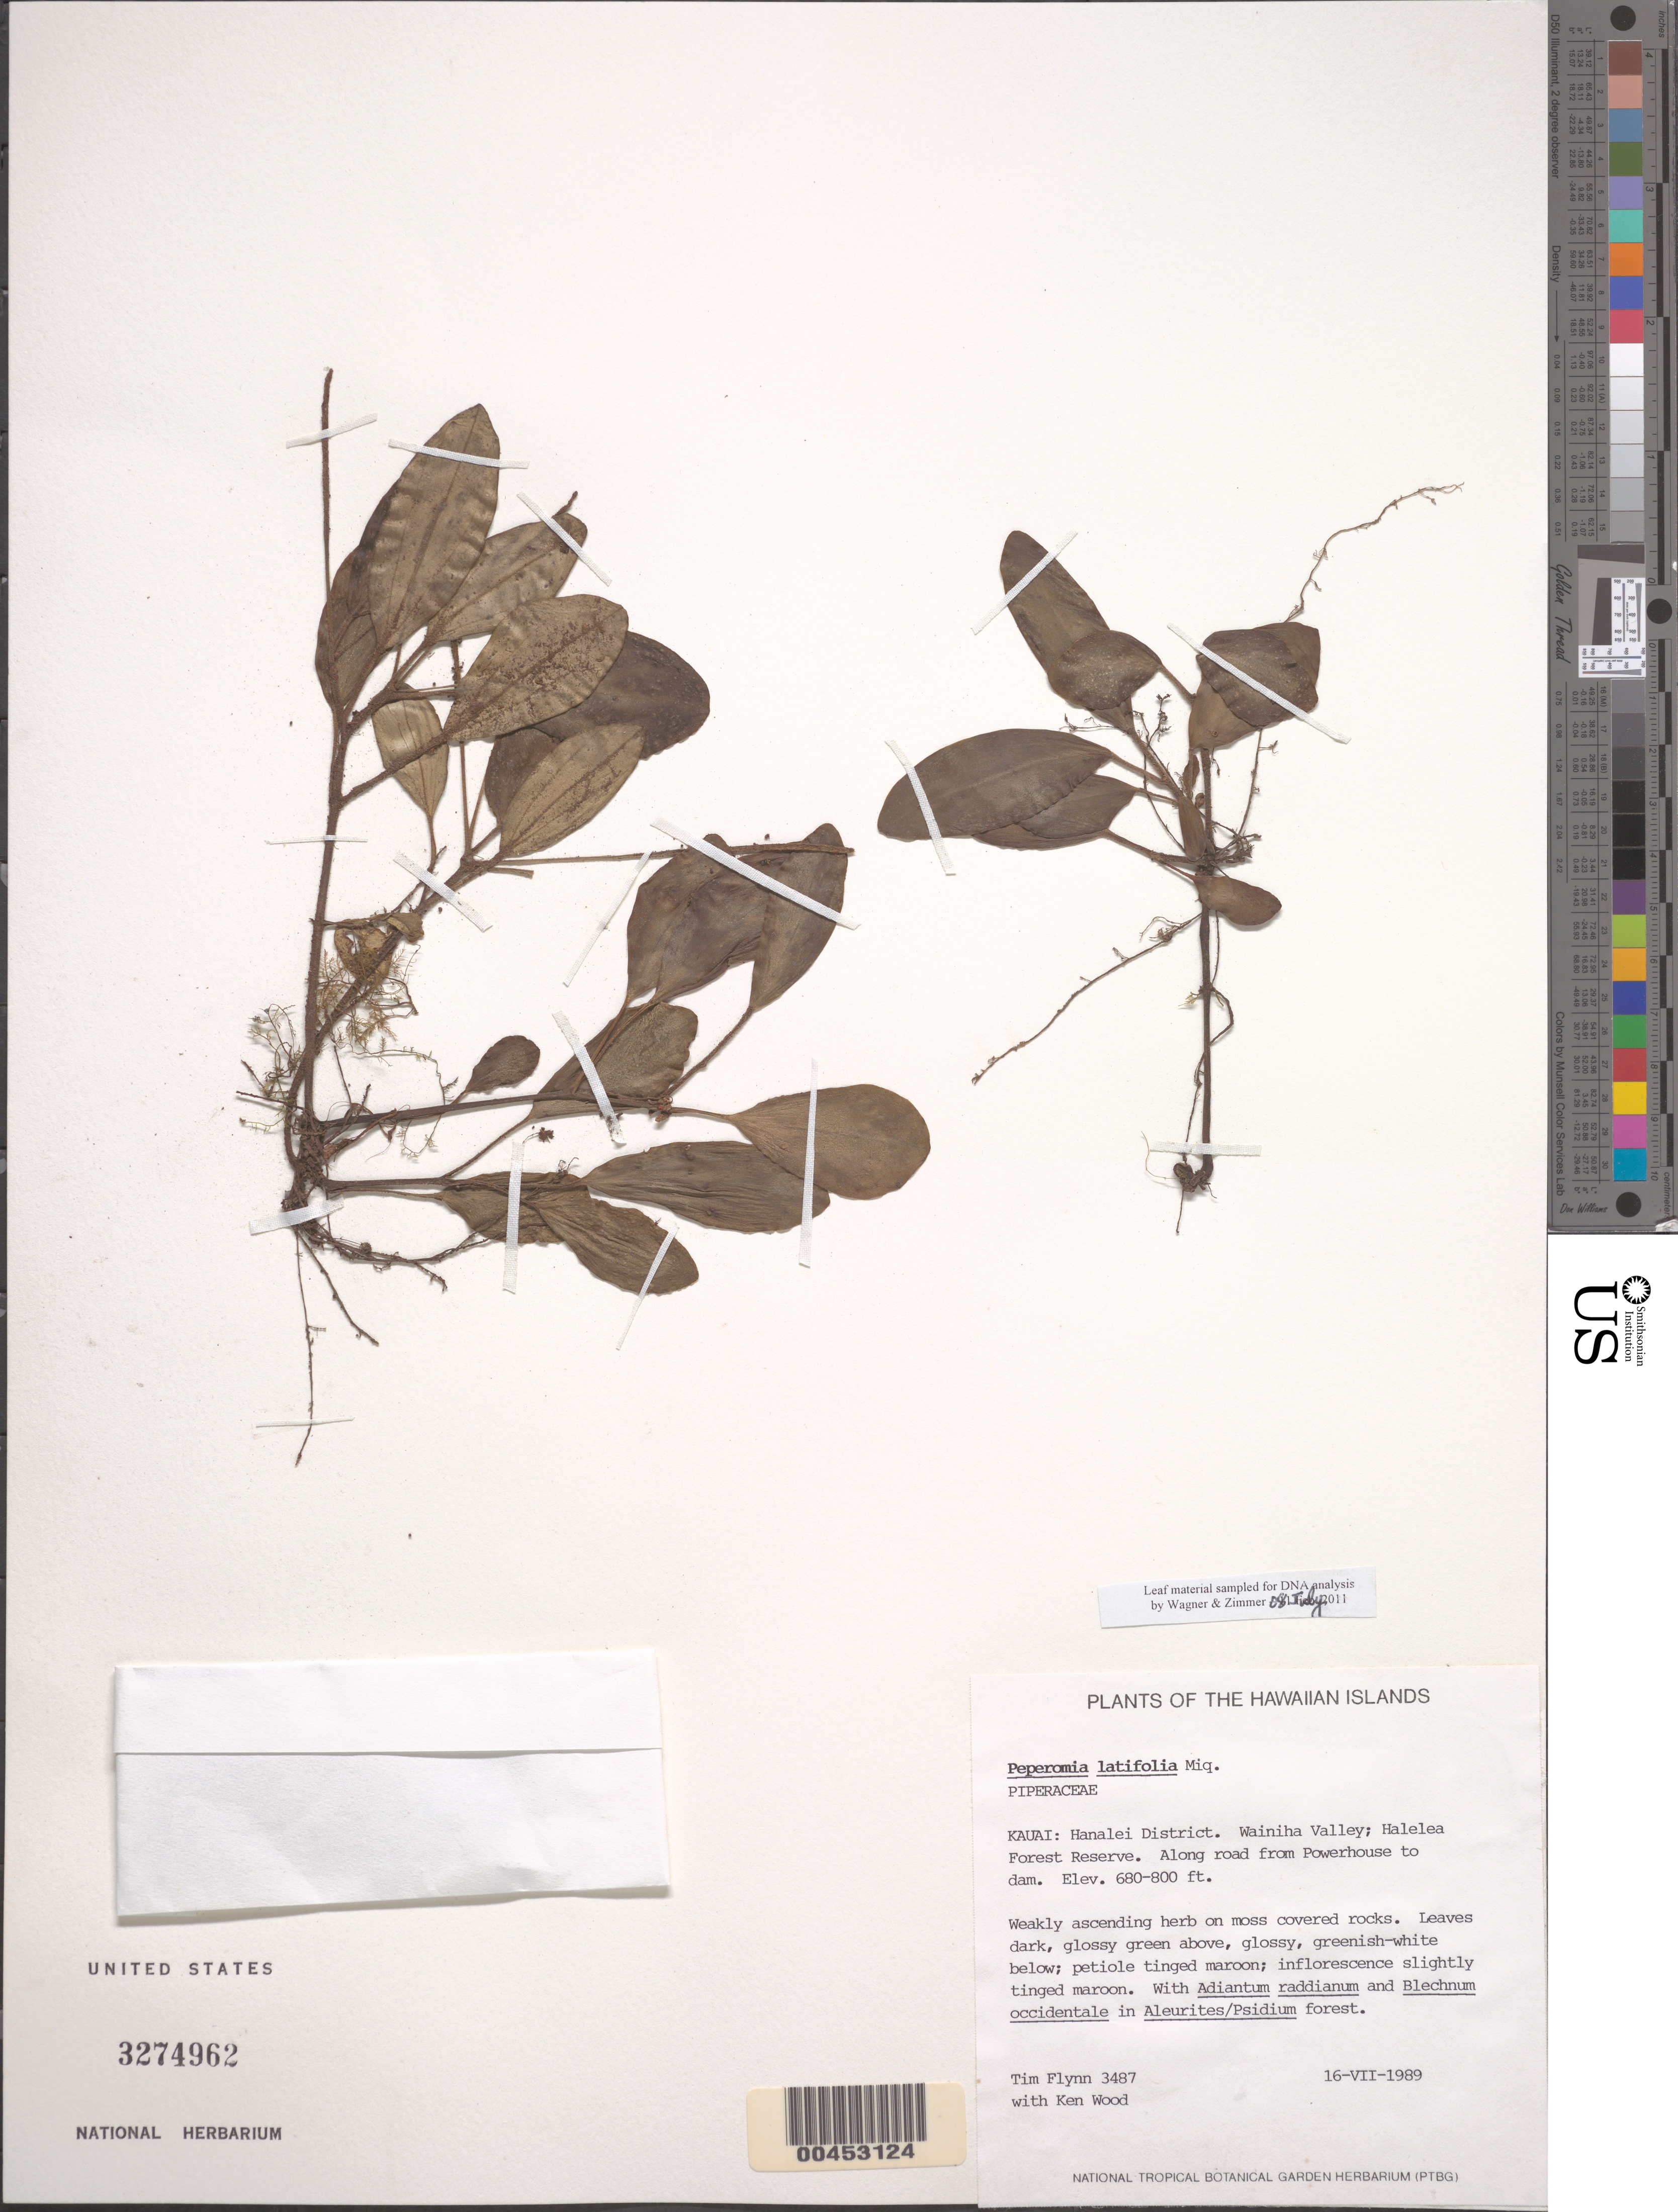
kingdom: Plantae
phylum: Tracheophyta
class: Magnoliopsida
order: Piperales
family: Piperaceae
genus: Peperomia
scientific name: Peperomia latifolia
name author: Miq.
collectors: T. W. Flynn & K. Wood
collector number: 3487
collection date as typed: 16 Jul 1989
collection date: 1989-07-16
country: United States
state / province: Hawaii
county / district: Kauai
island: Kaua'i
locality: Hanalei Dist, Wainiha Valley, Halelea Forest Reserve, along rd from Powerhouse to dam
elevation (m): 207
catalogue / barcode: US 3274962